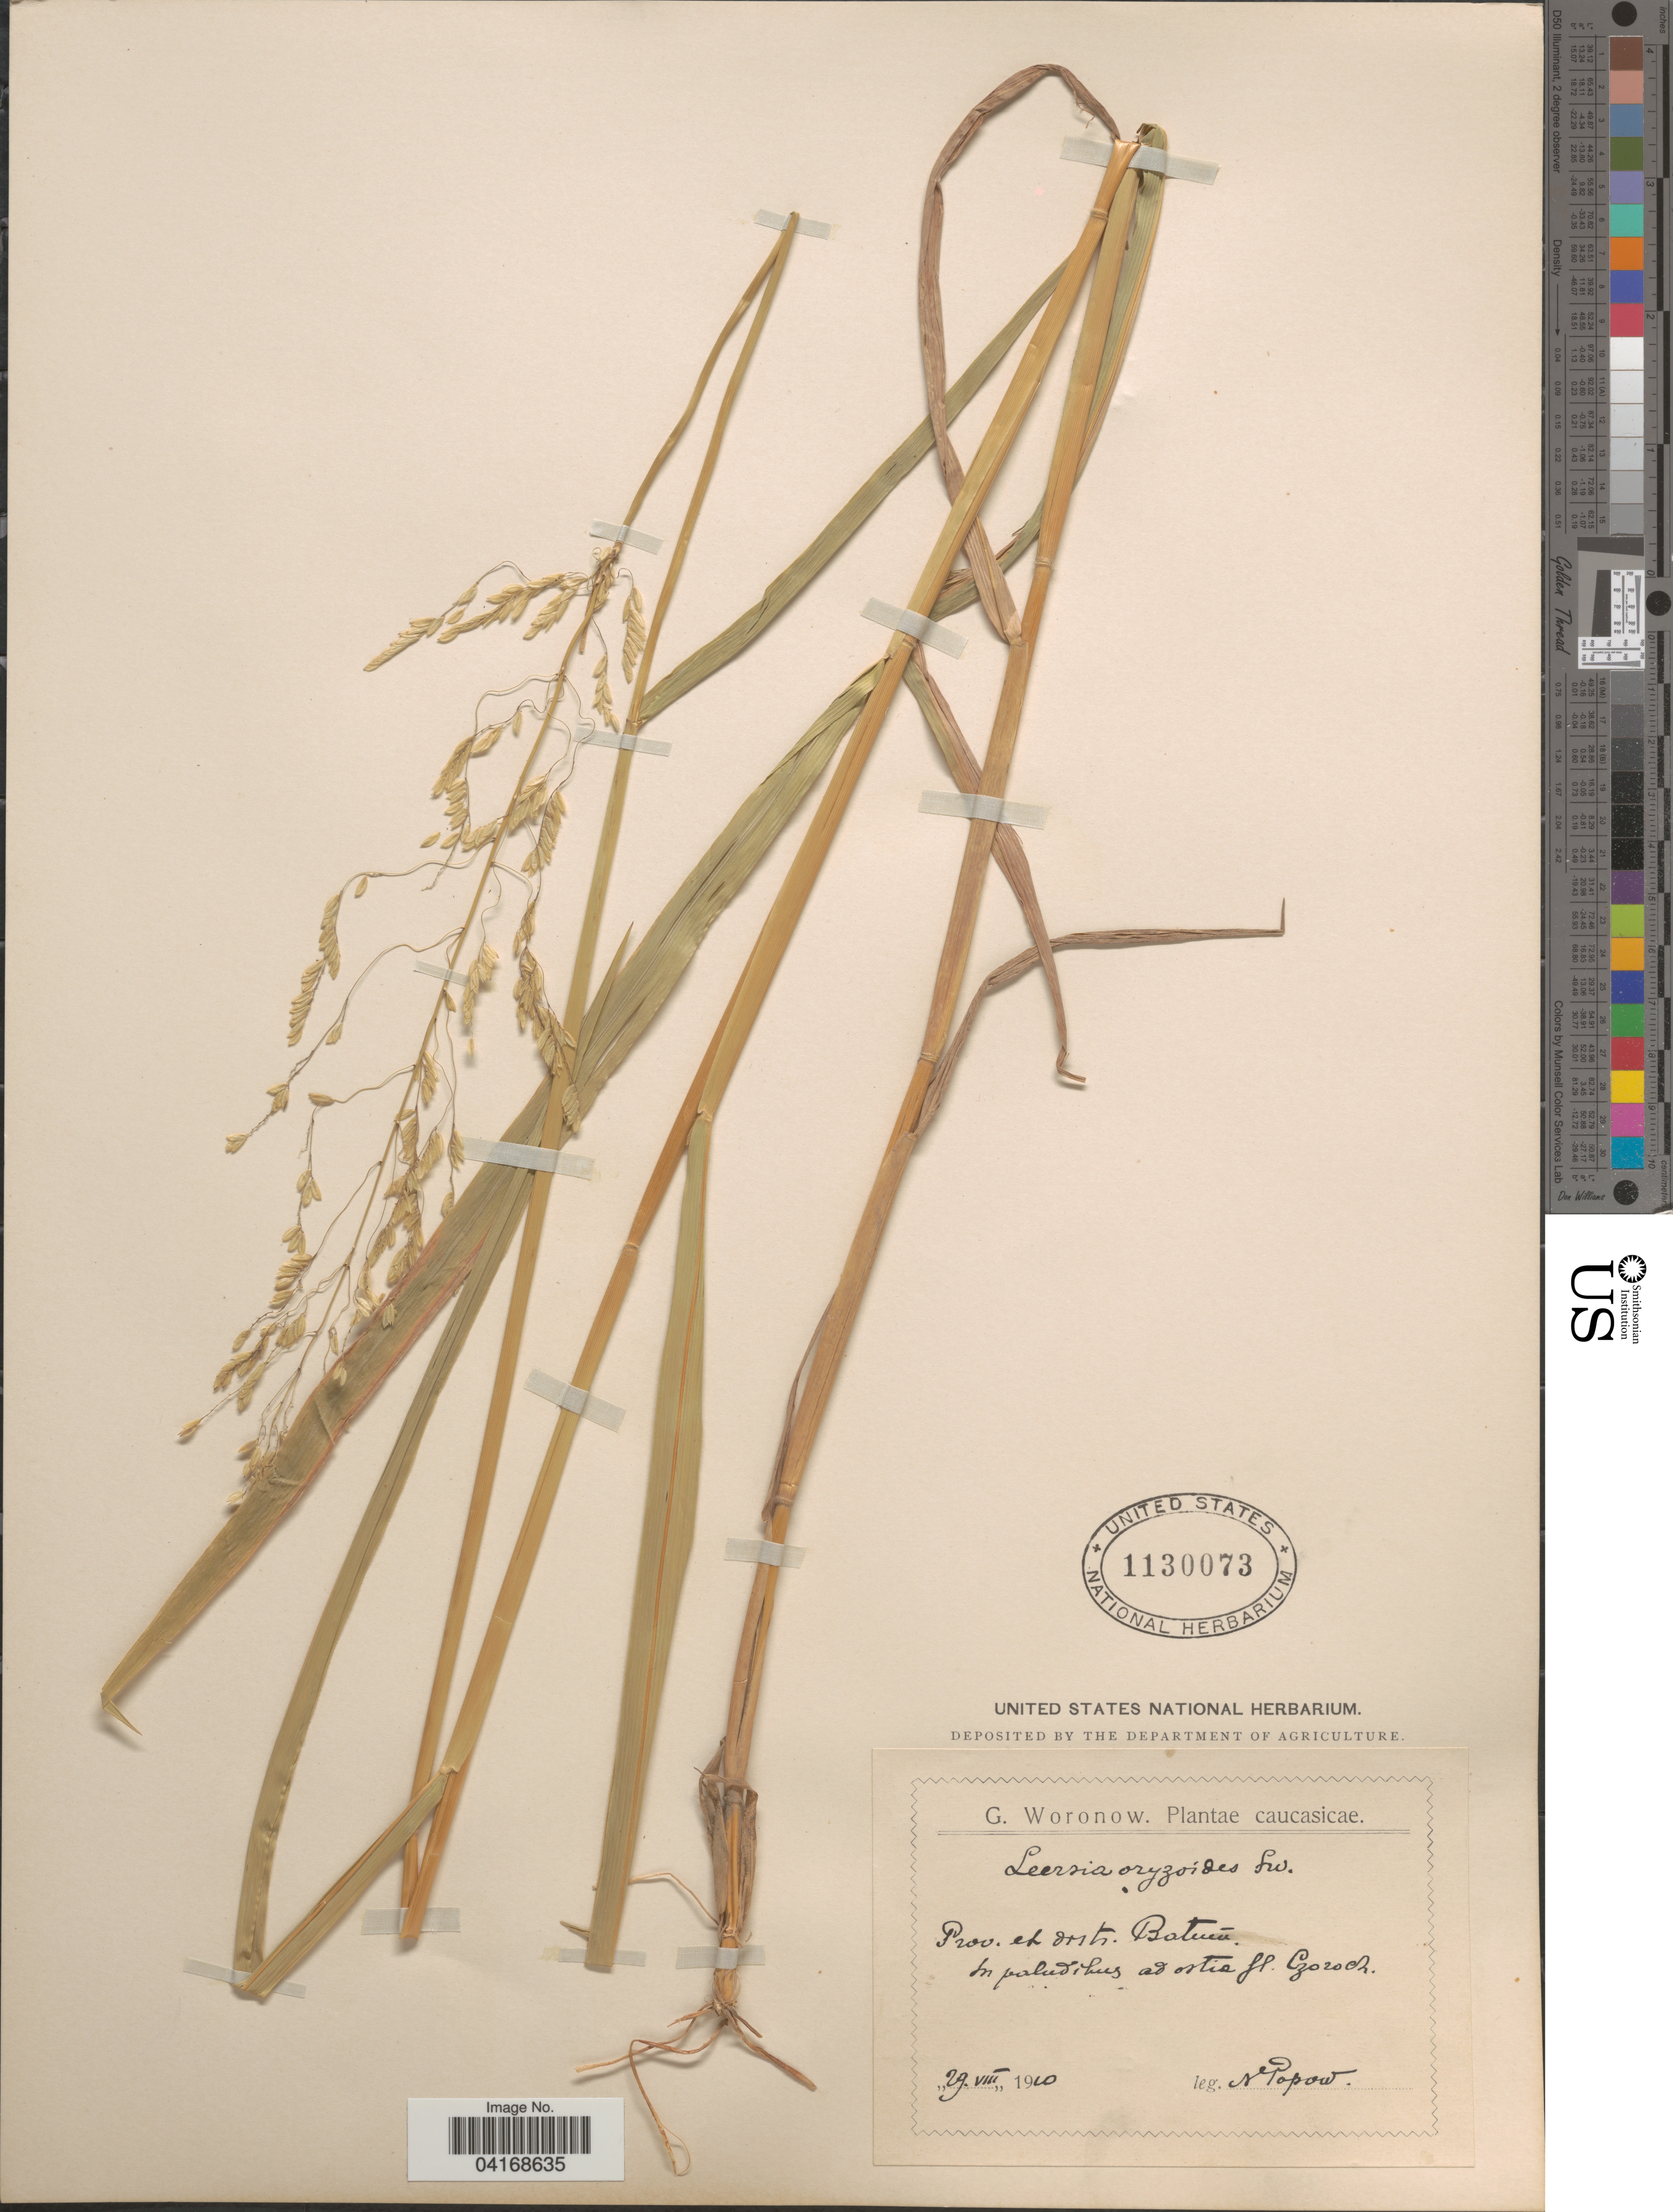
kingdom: Plantae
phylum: Tracheophyta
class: Liliopsida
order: Poales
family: Poaceae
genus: Leersia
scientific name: Leersia oryzoides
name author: (L.) Sw.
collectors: N. Popow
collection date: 1910-08-29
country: Georgia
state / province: Adzharia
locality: Caucaiscae. Prov. et distr. Batum. In paludibus ad ostis fl. Czoroch.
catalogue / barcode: US 1130073